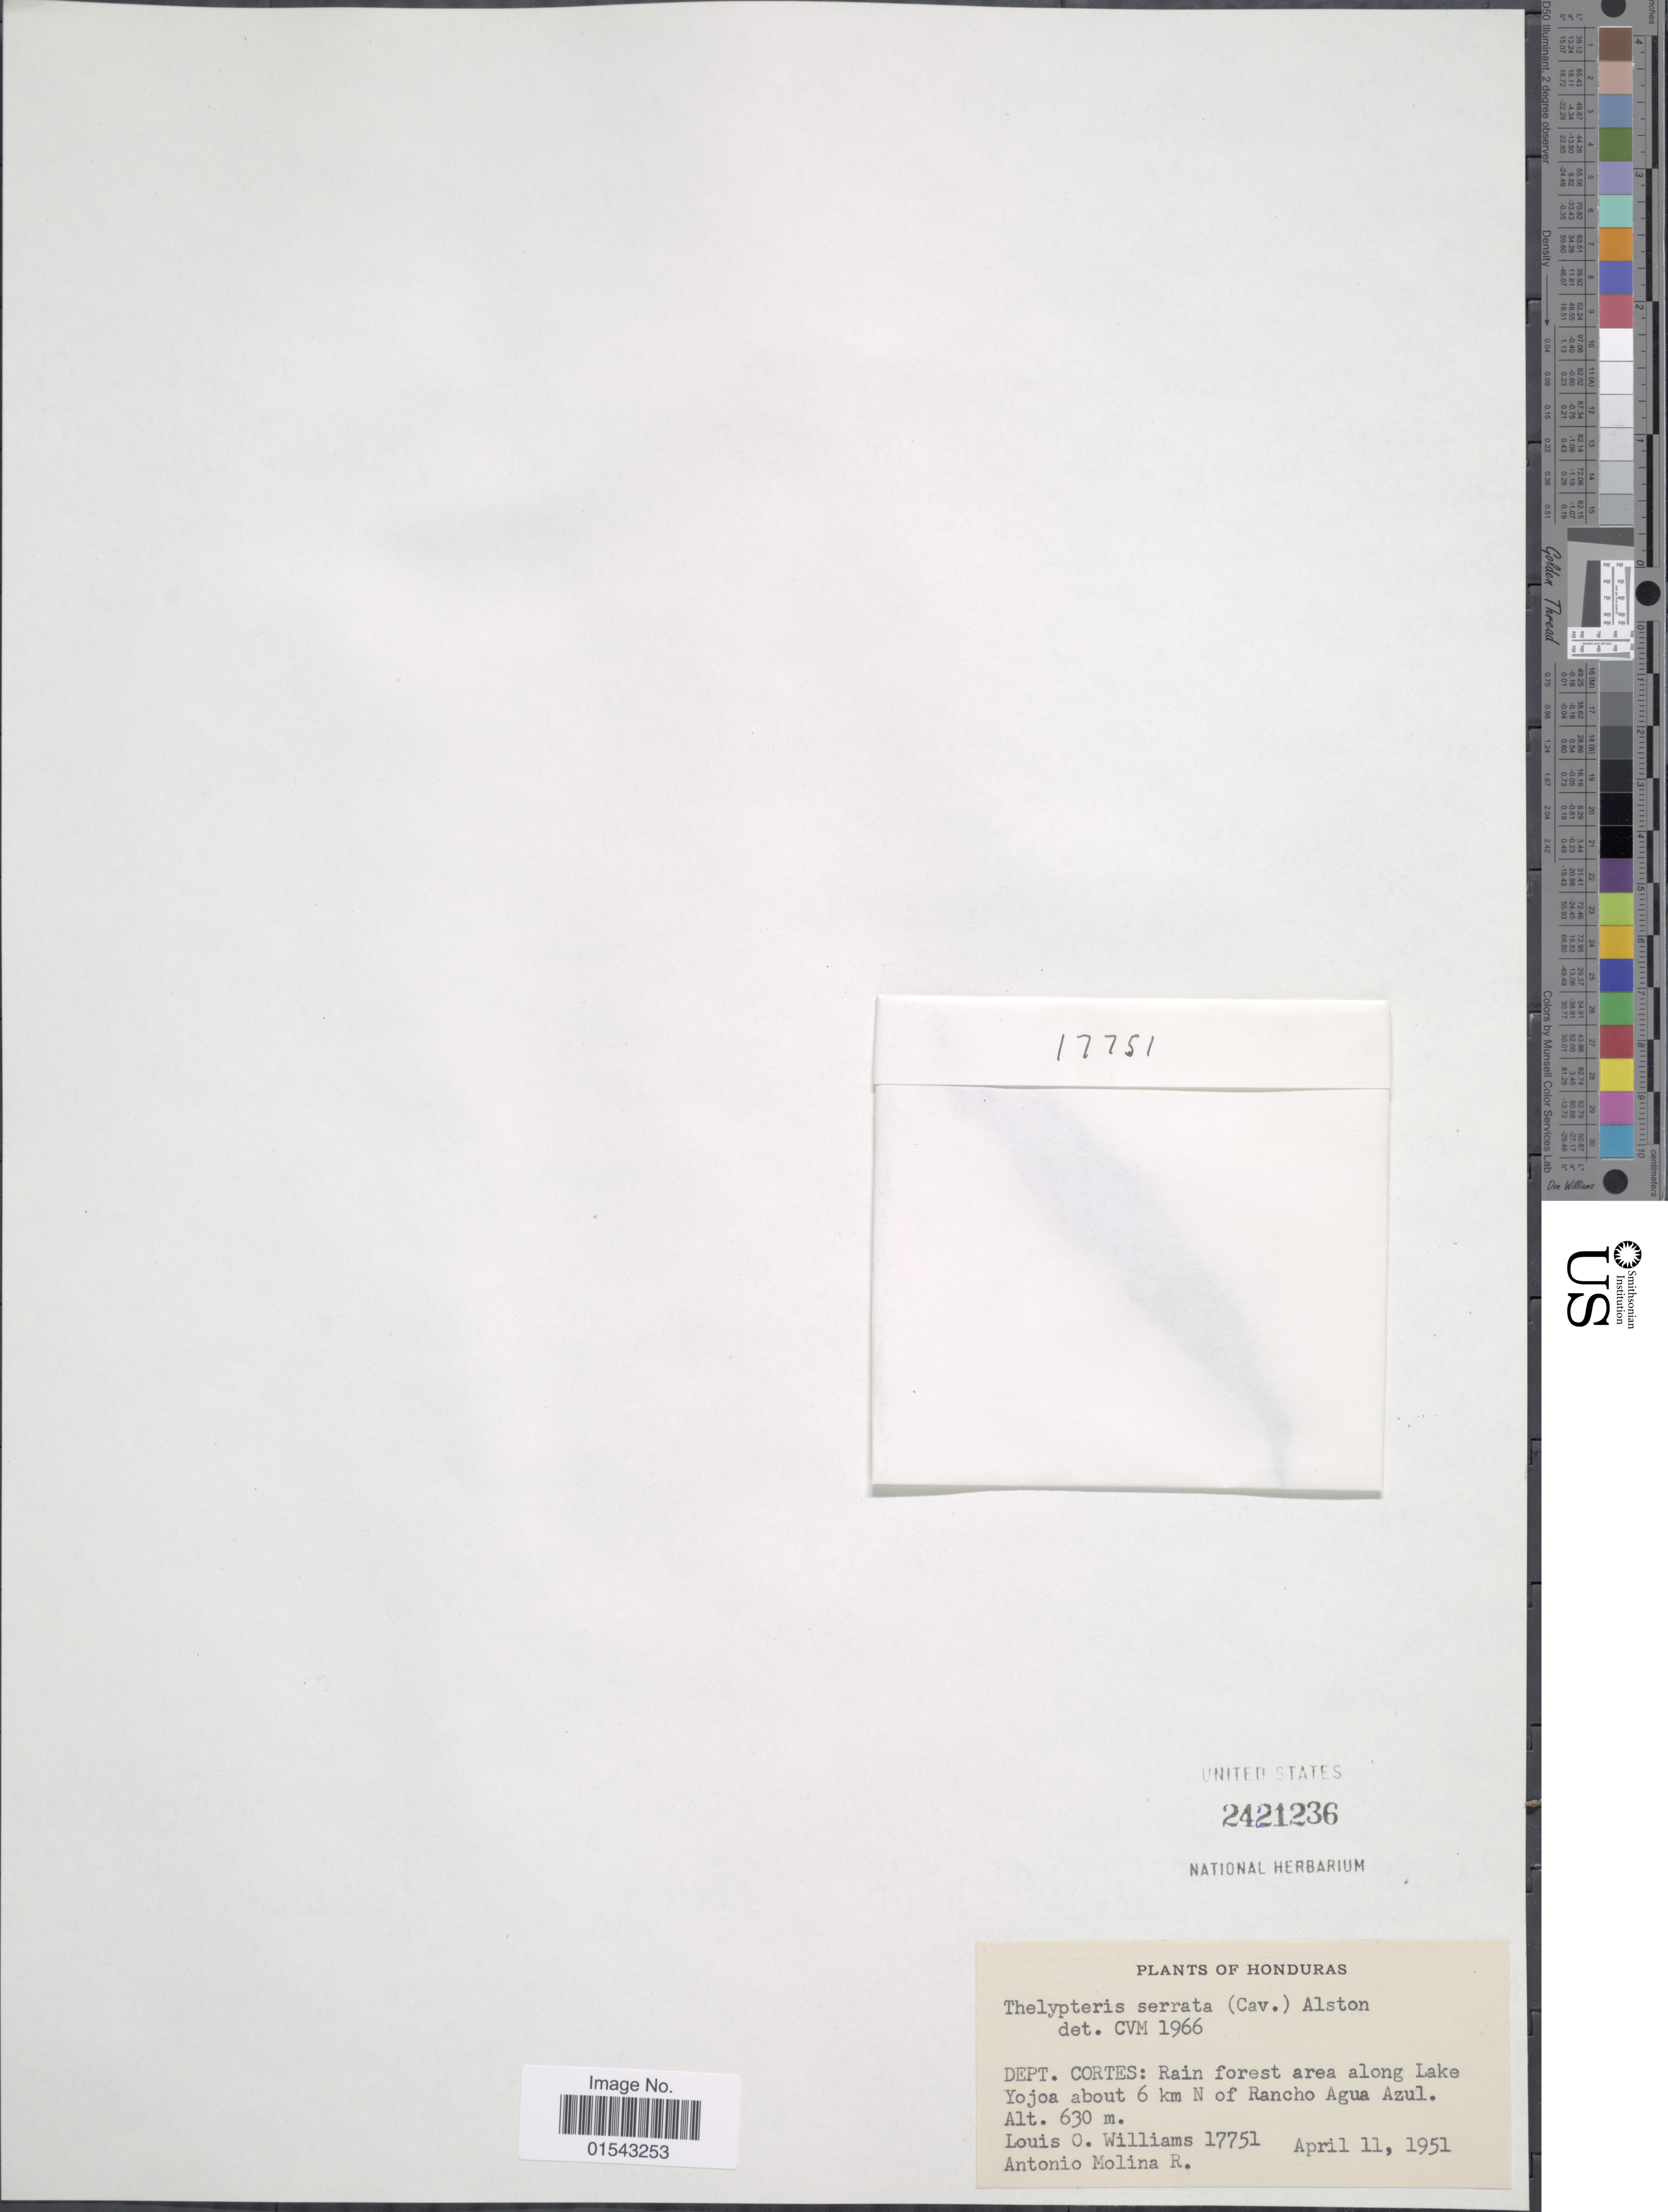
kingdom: Plantae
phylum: Tracheophyta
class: Polypodiopsida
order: Polypodiales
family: Thelypteridaceae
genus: Meniscium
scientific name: Meniscium serratum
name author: Cav.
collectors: L. O. Williams & A. Molina R.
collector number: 17751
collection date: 1951-04-11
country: Honduras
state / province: Cortés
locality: Honduras, Dept. Cortes: rain forest along Lake Yojoa about 6 km N of Rancho Agua Azul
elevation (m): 630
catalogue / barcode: US 2421236